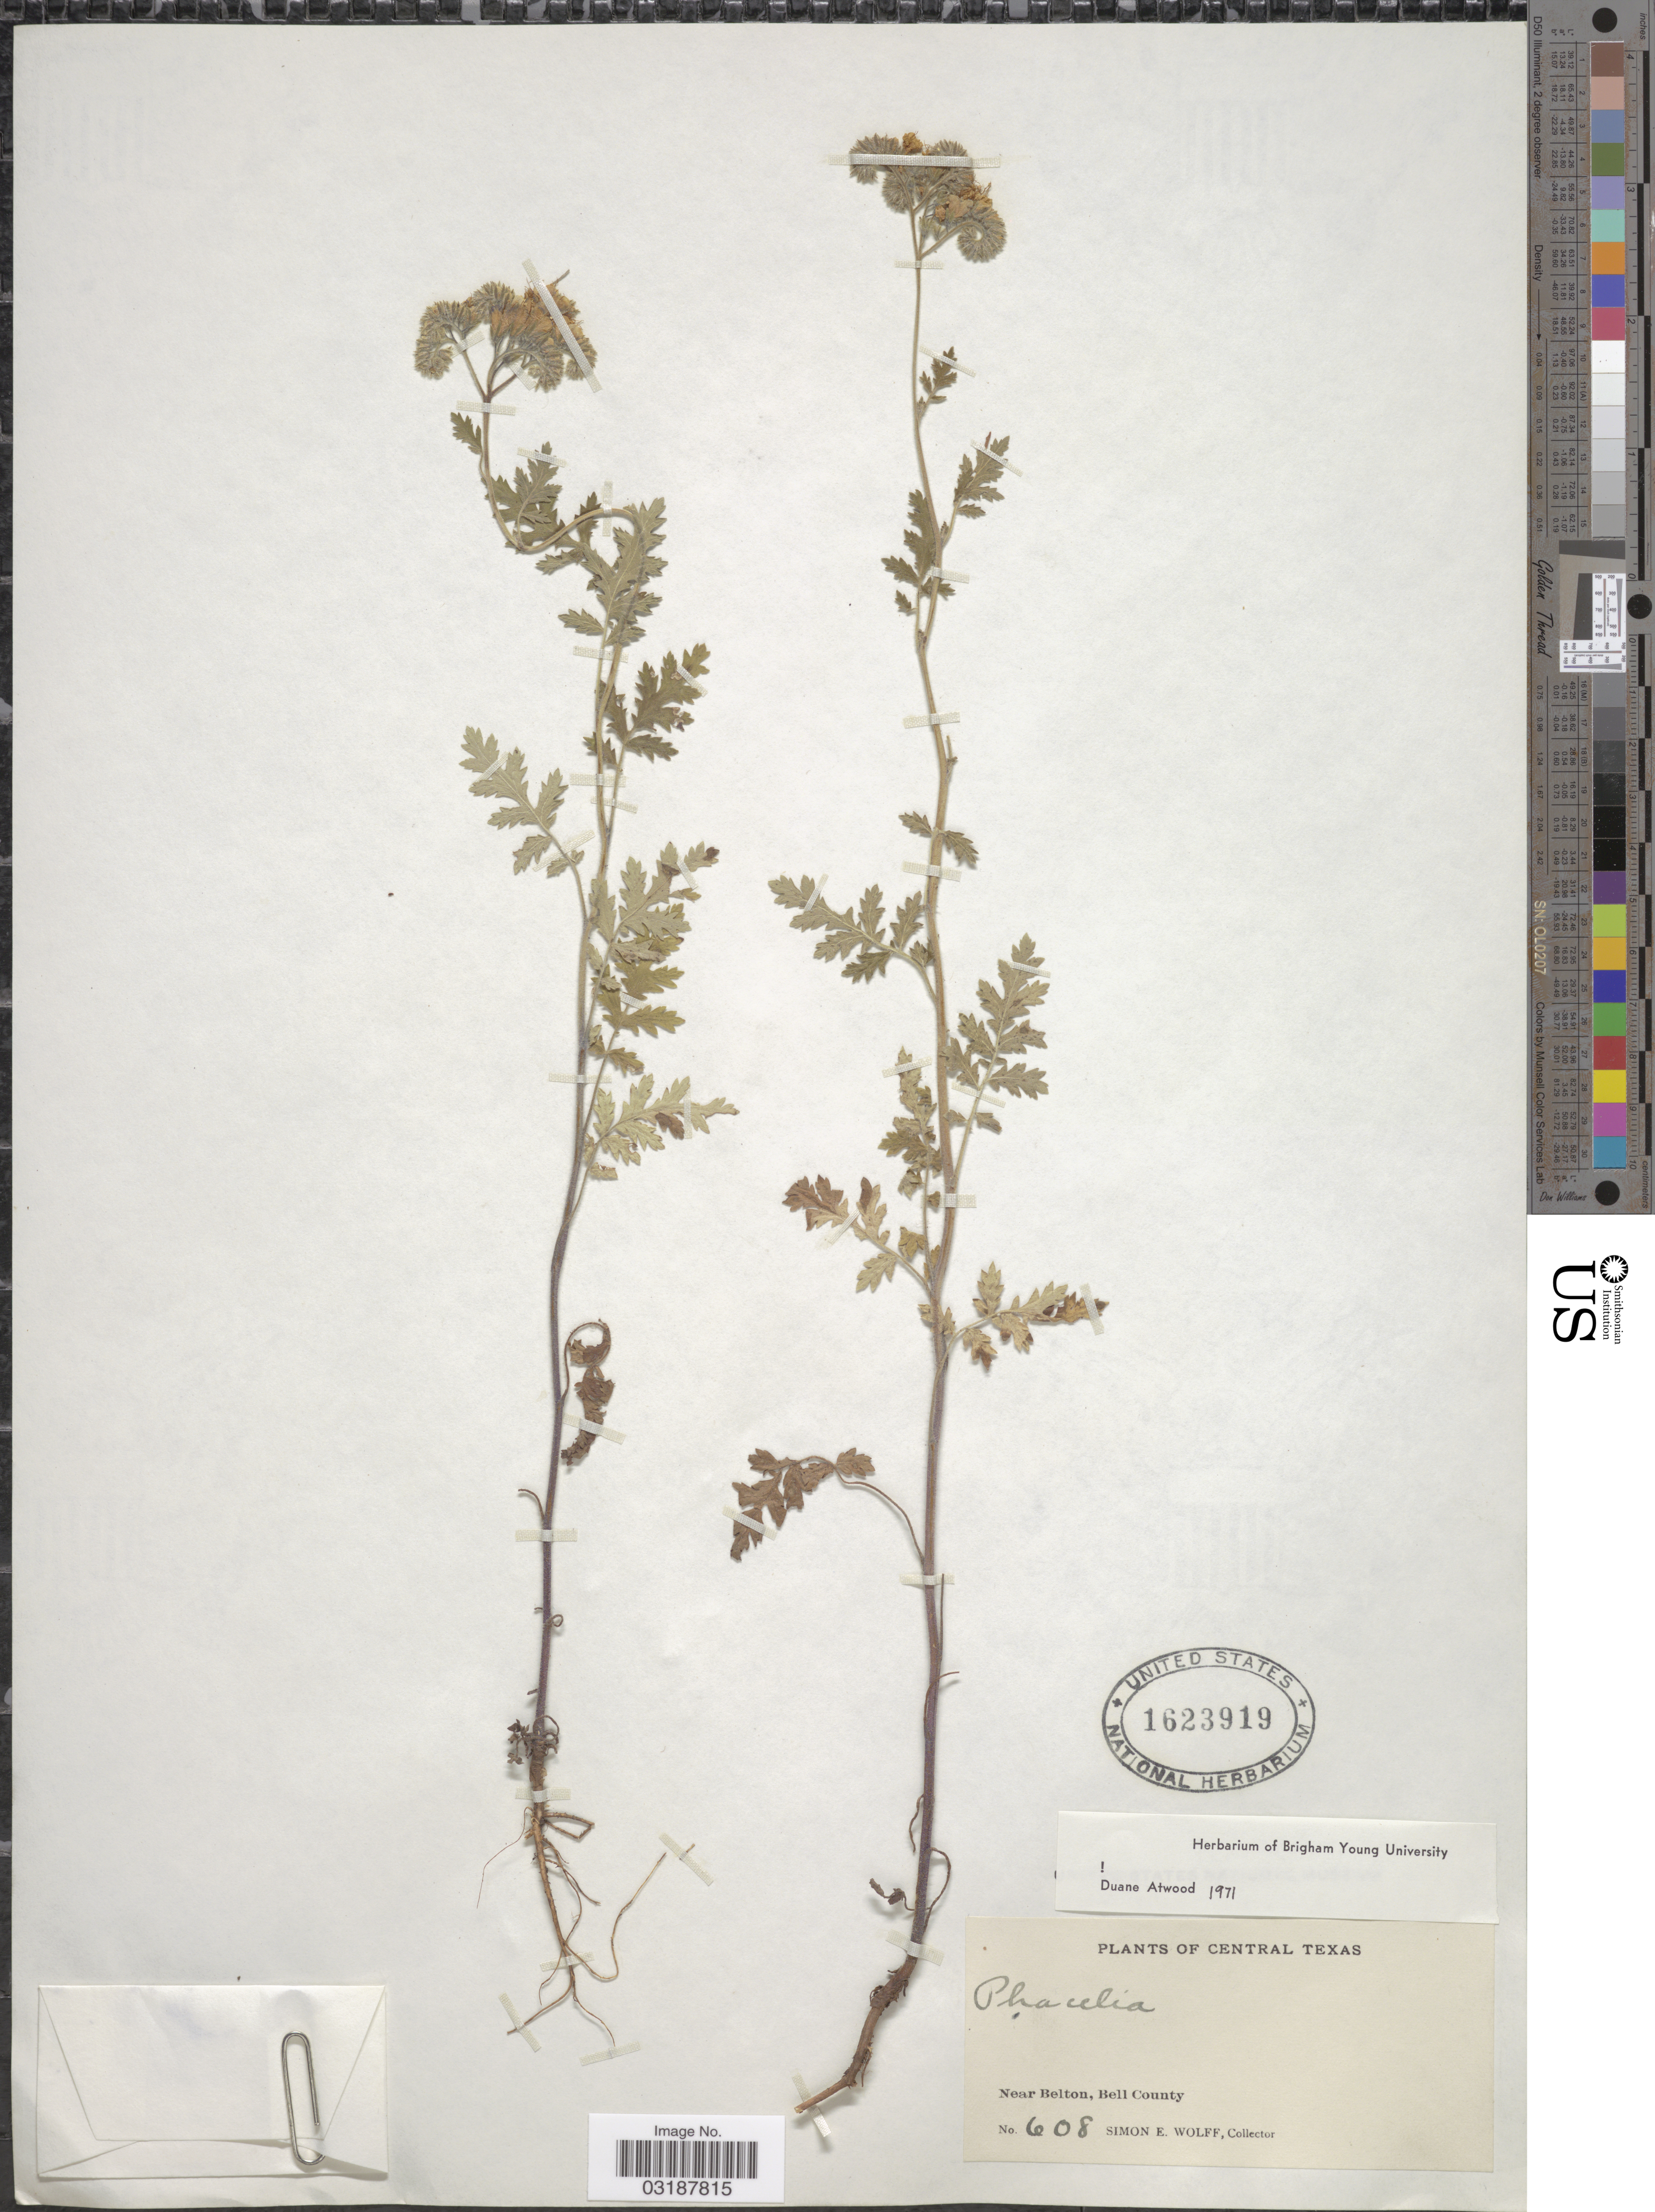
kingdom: Plantae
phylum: Tracheophyta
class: Magnoliopsida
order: Boraginales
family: Hydrophyllaceae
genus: Phacelia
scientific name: Phacelia sp.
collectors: S. E. Wolff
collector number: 608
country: United States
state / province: Texas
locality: Central Texas, Near Belton, Bell County.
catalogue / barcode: US 1623919